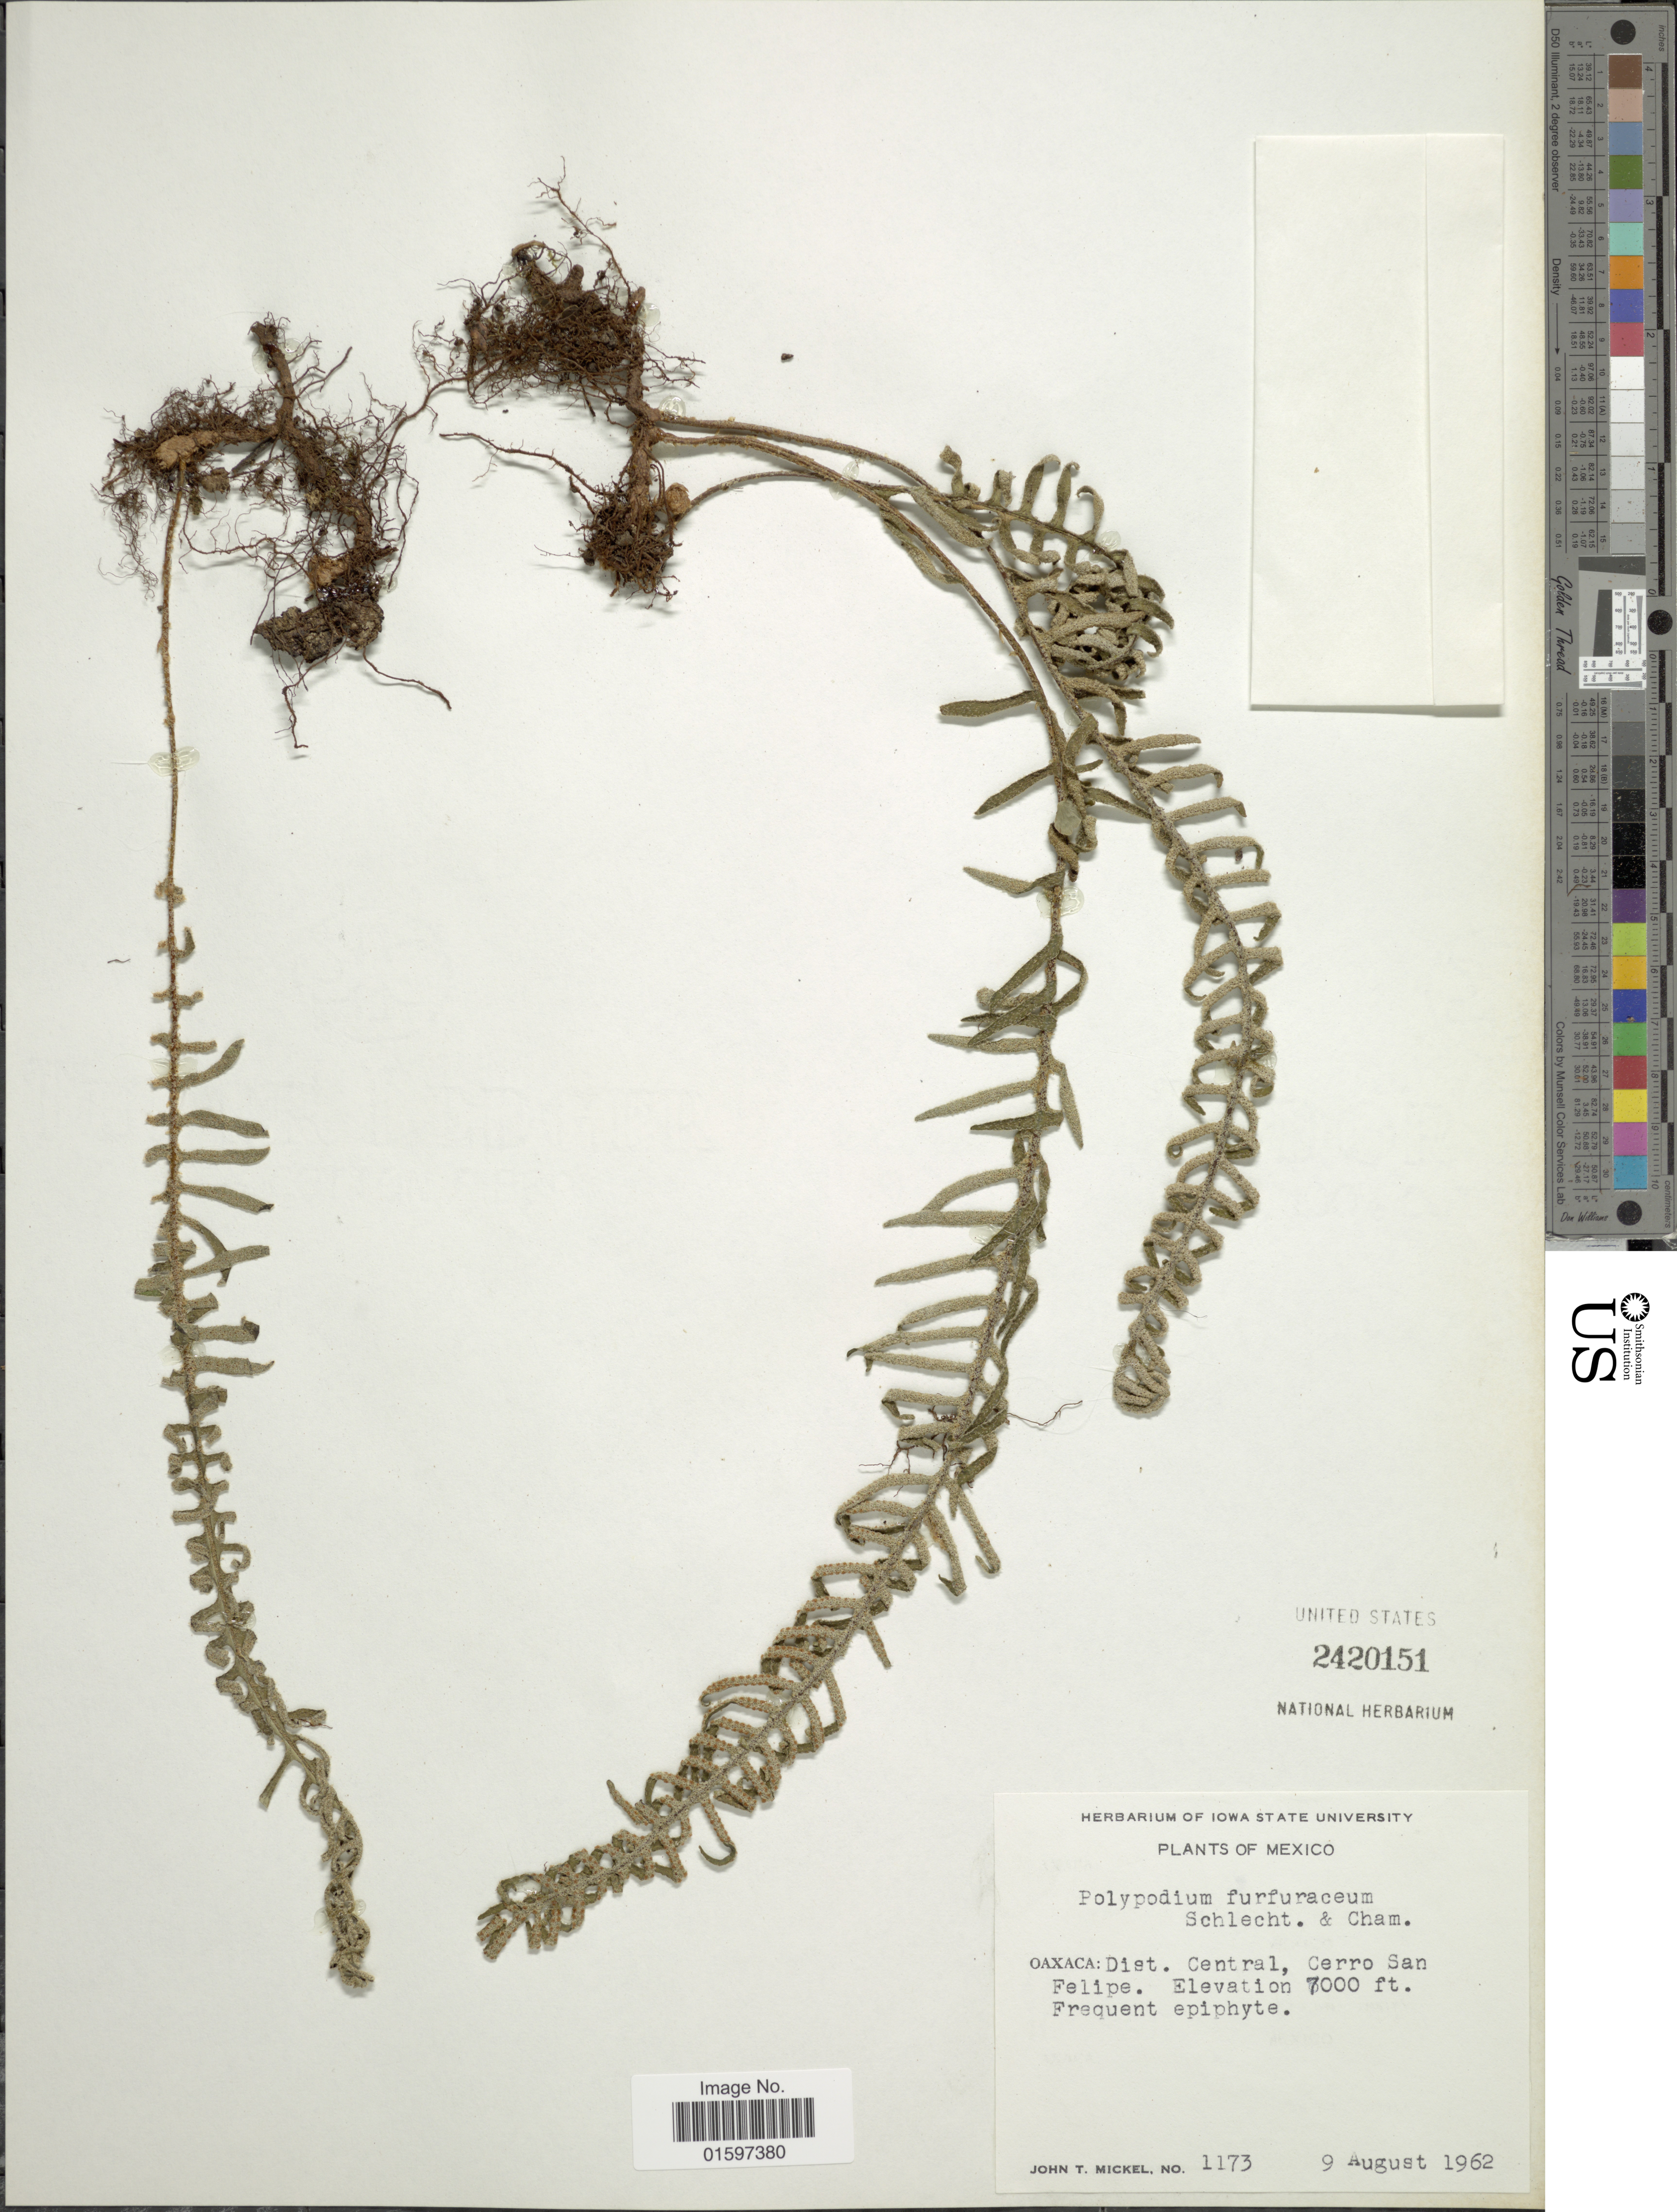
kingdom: Plantae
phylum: Tracheophyta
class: Polypodiopsida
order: Polypodiales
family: Polypodiaceae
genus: Pleopeltis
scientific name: Pleopeltis furfuracea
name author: (Schltdl. & Cham.) A.R. Sm. & Tejero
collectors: J. T. Mickel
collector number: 1173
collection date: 1962-08-09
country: Mexico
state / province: Oaxaca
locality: Mexico, Oaxaca: Dist. Central, Cerro San Felipe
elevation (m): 2134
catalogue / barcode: US 2420151